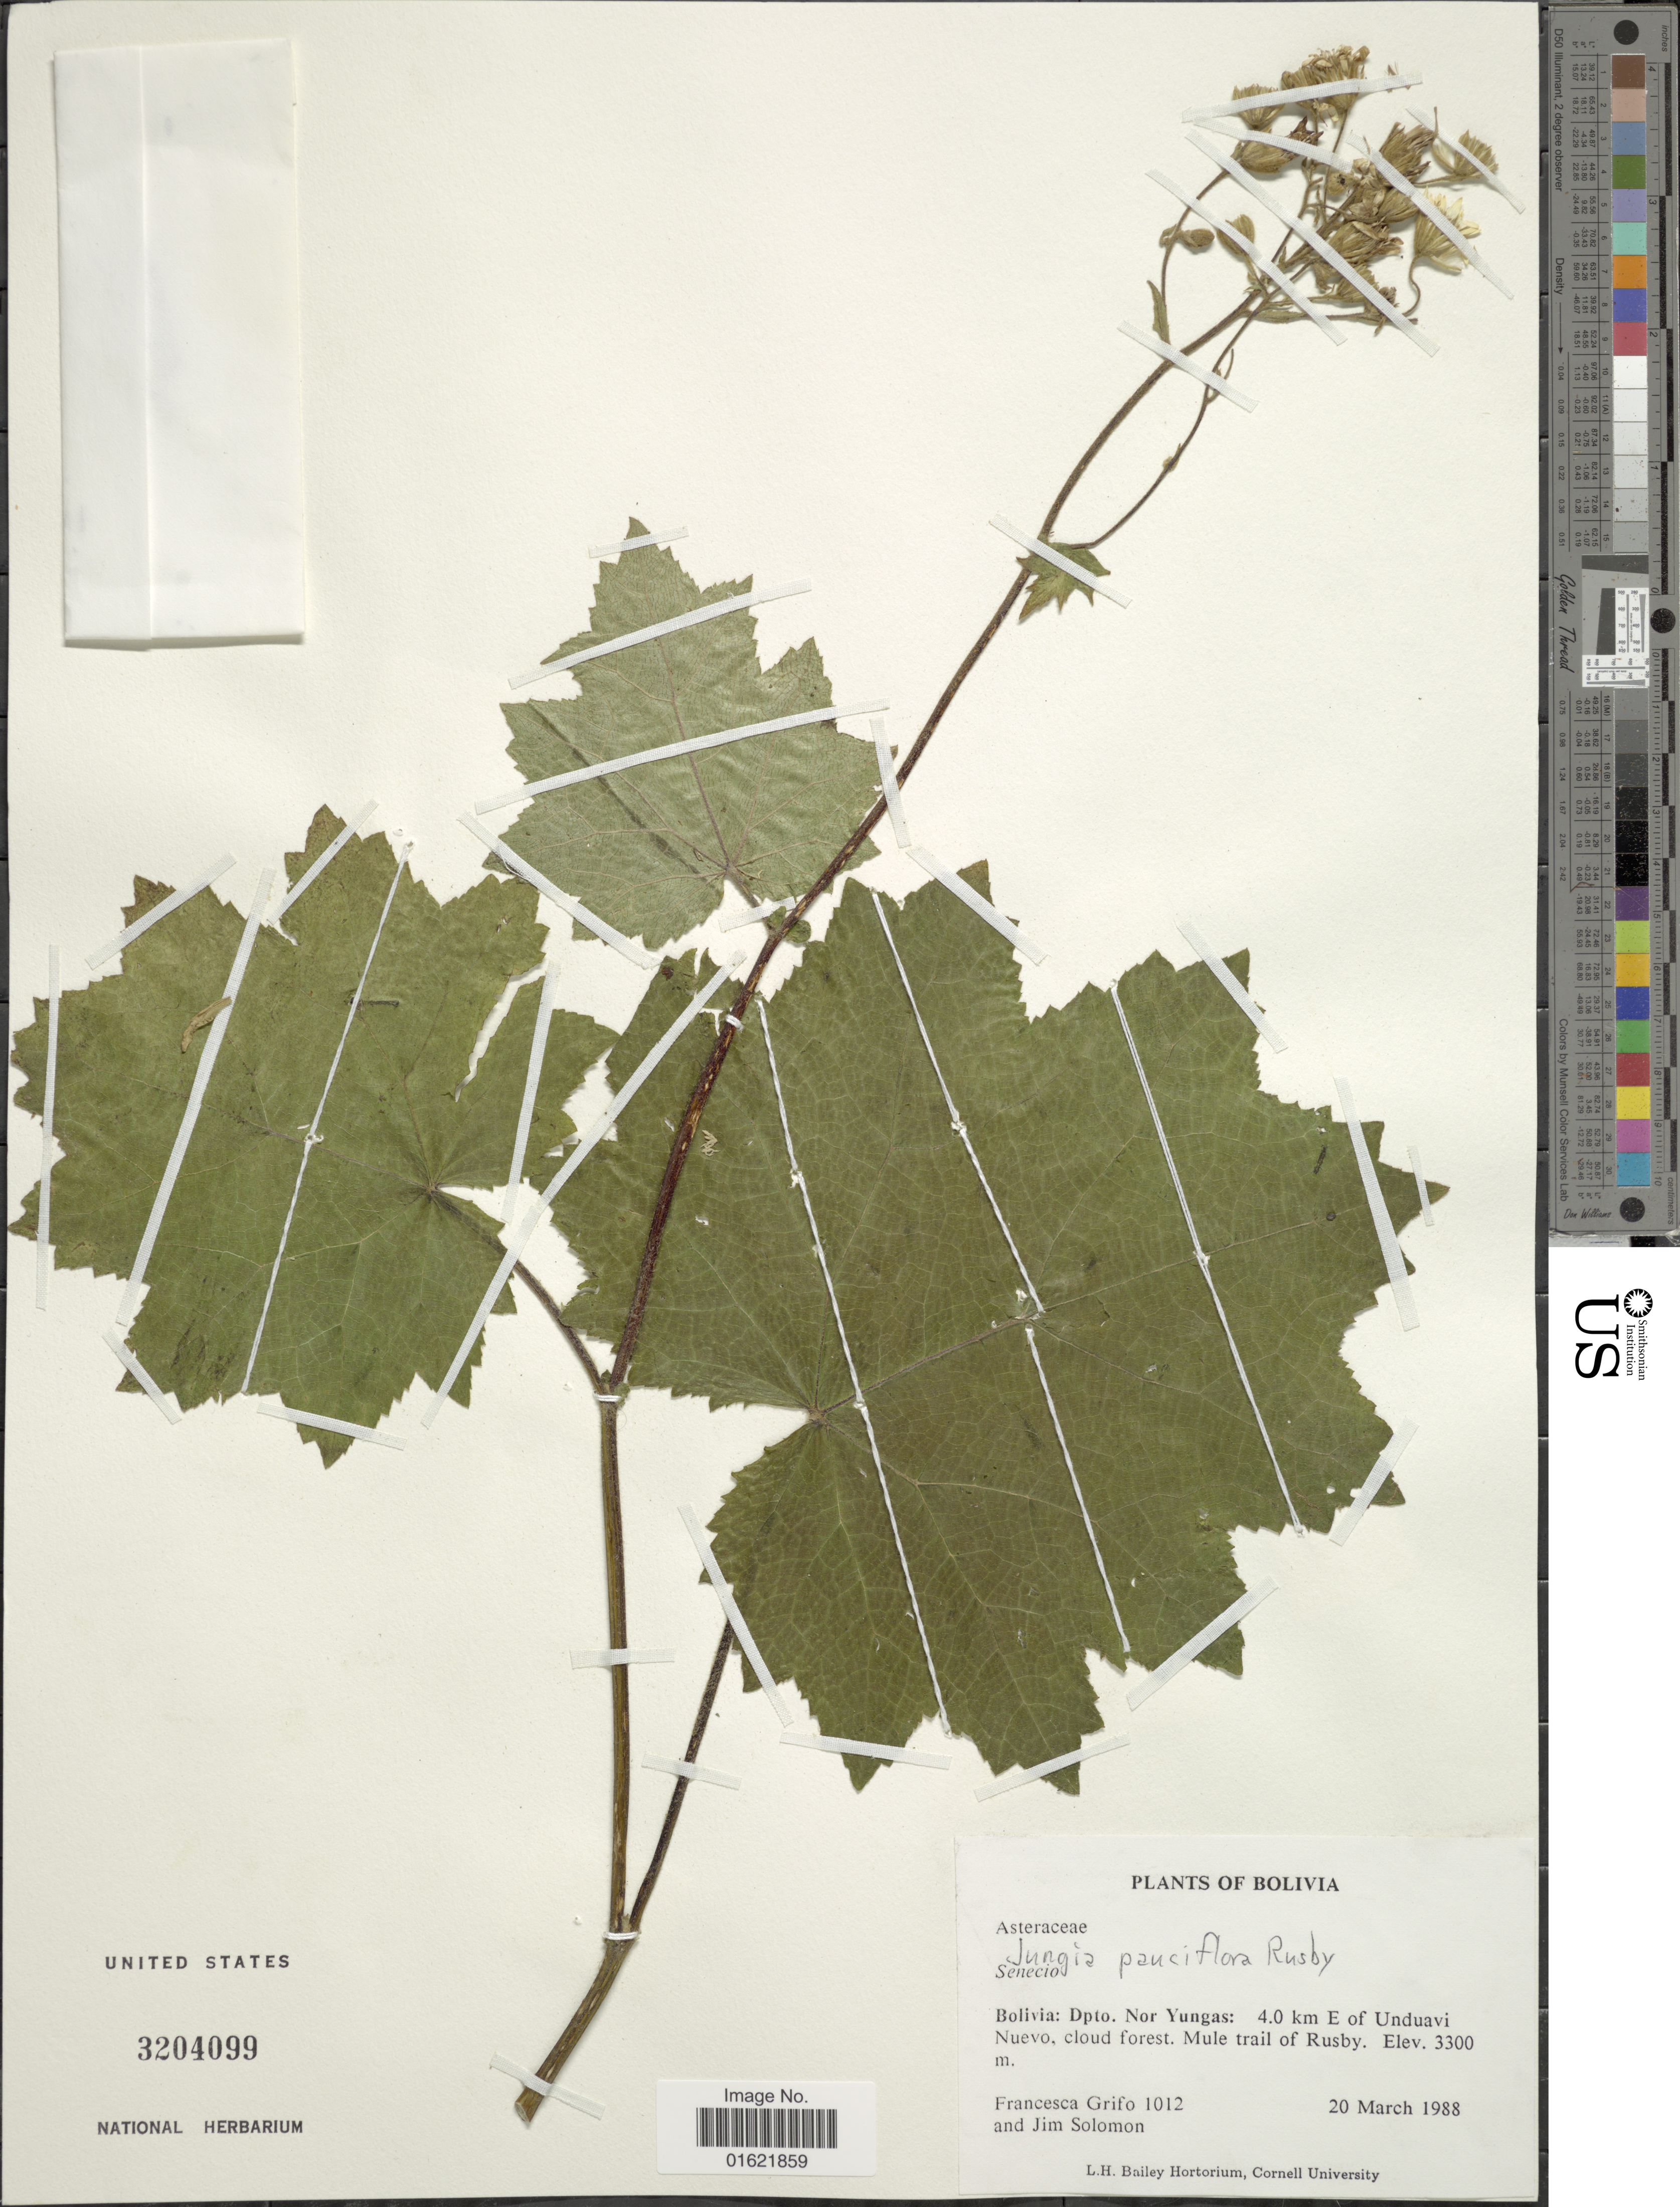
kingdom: Plantae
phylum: Tracheophyta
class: Magnoliopsida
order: Asterales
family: Asteraceae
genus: Jungia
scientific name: Jungia pauciflora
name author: Rusby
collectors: F. Grifo & J. Solomon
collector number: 1012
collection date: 1988-03-20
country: Bolivia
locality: Bolivia: Dpto. Nor Yungas. 4.0 km E of Unduavi Nuevo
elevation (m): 3300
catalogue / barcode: US 3204099